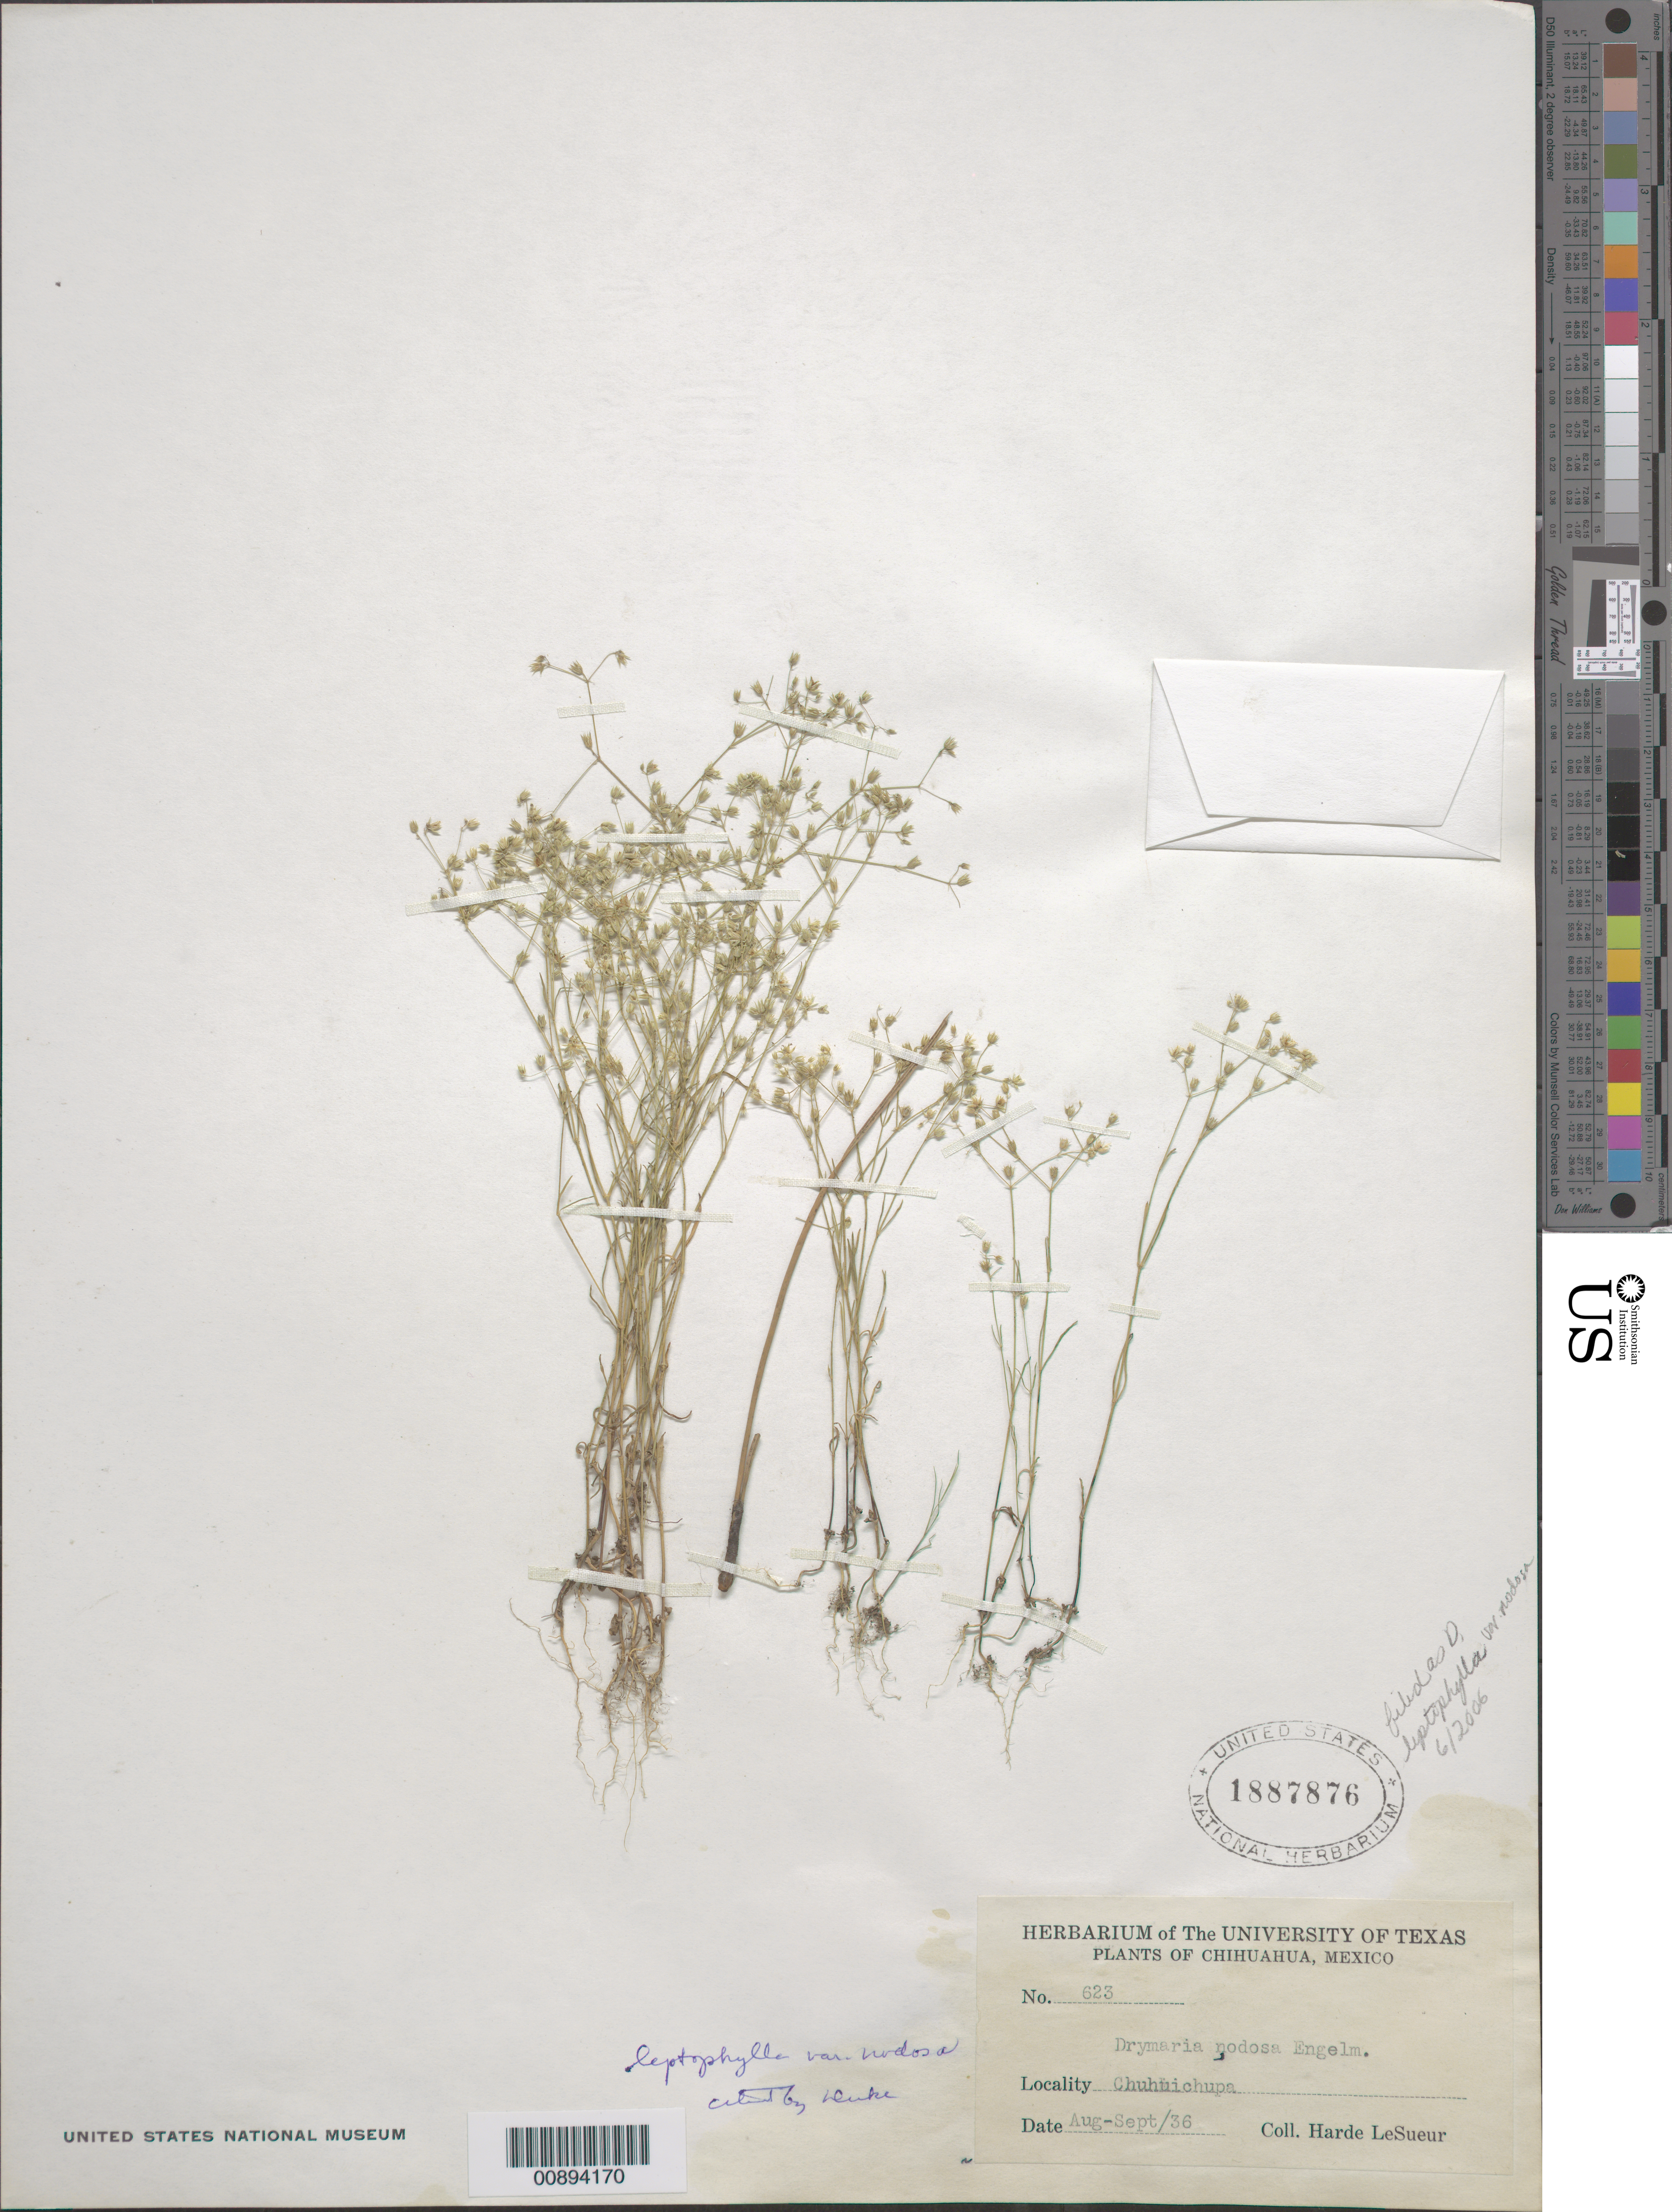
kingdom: Plantae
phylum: Tracheophyta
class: Magnoliopsida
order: Caryophyllales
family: Caryophyllaceae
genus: Drymaria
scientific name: Drymaria leptophylla var. nodosa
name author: (Engelm.) J.A. Duke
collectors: D. H. LeSueur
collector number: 623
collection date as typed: Aug 1936 to -- Sep 1936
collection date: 1936-08/1936-09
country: Mexico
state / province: Chihuahua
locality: Chuhuichupa, Chihuahua.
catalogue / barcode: US 1887876